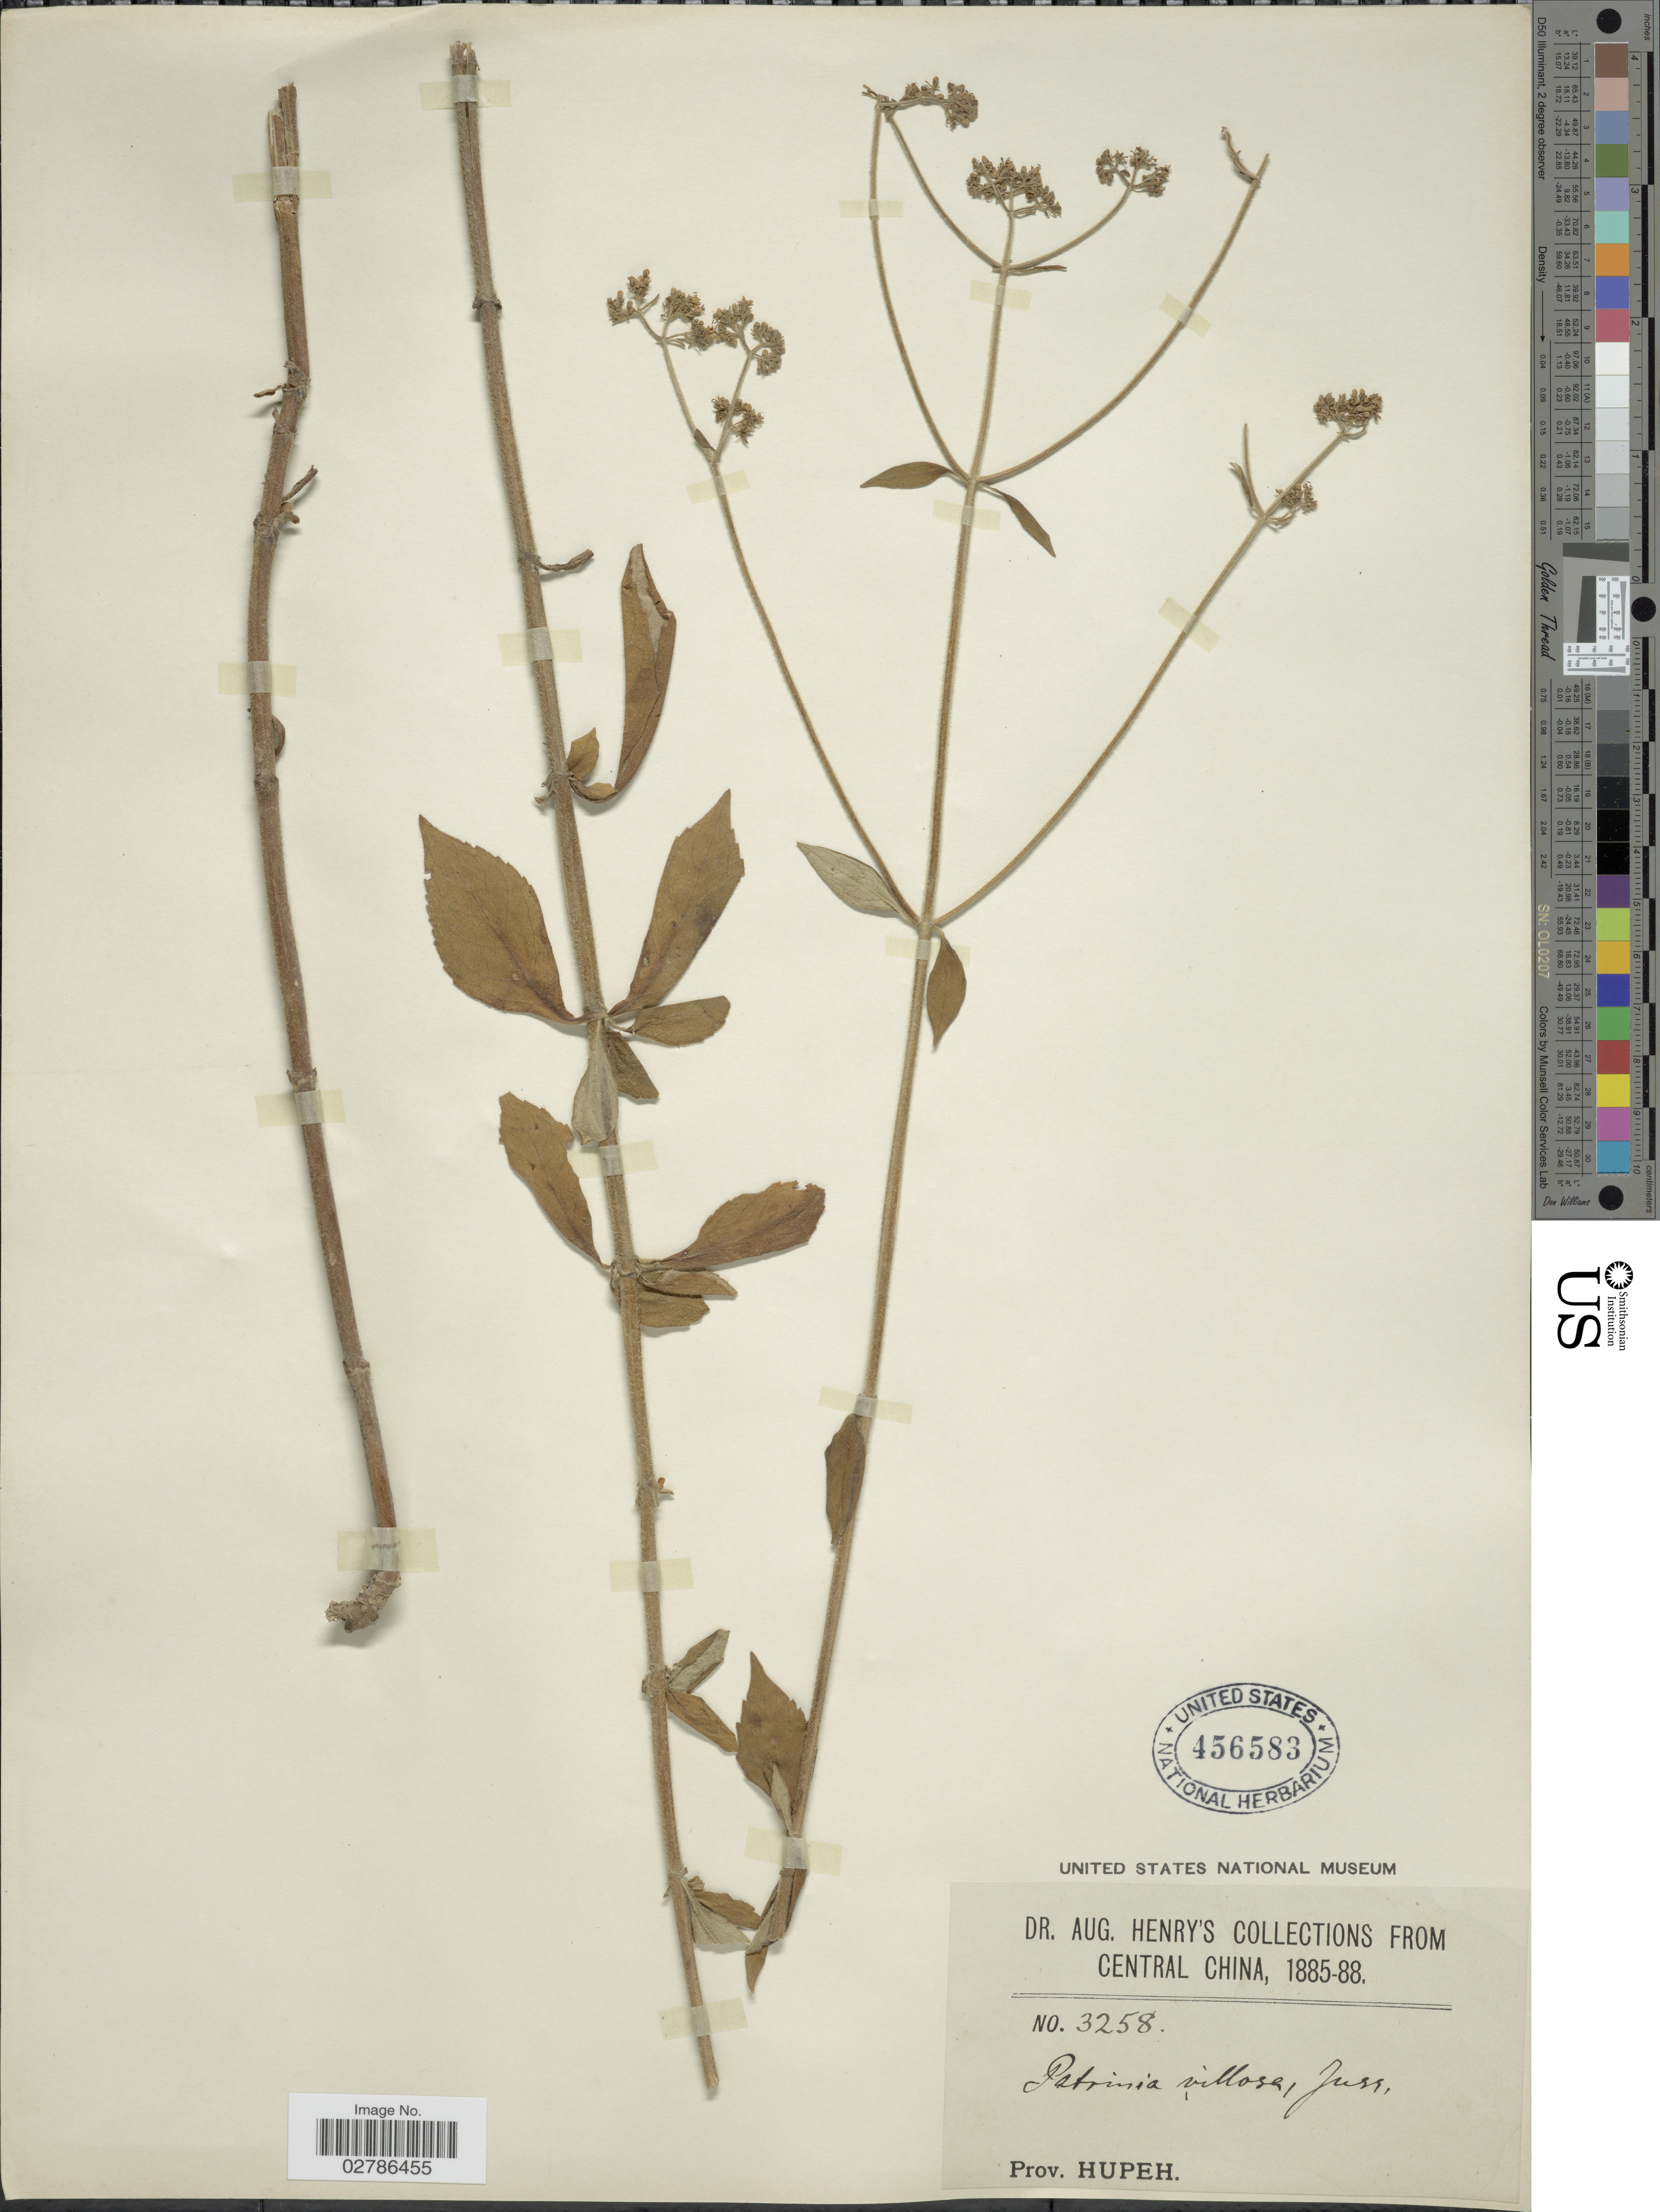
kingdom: Plantae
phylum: Tracheophyta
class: Magnoliopsida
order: Dipsacales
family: Caprifoliaceae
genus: Patrinia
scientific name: Patrinia villosa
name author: (Thunb.) Dufr.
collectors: A. Henry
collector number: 3258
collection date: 1885/1888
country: China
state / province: Hubei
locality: Central China, Prov. Hupeh.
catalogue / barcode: US 456583